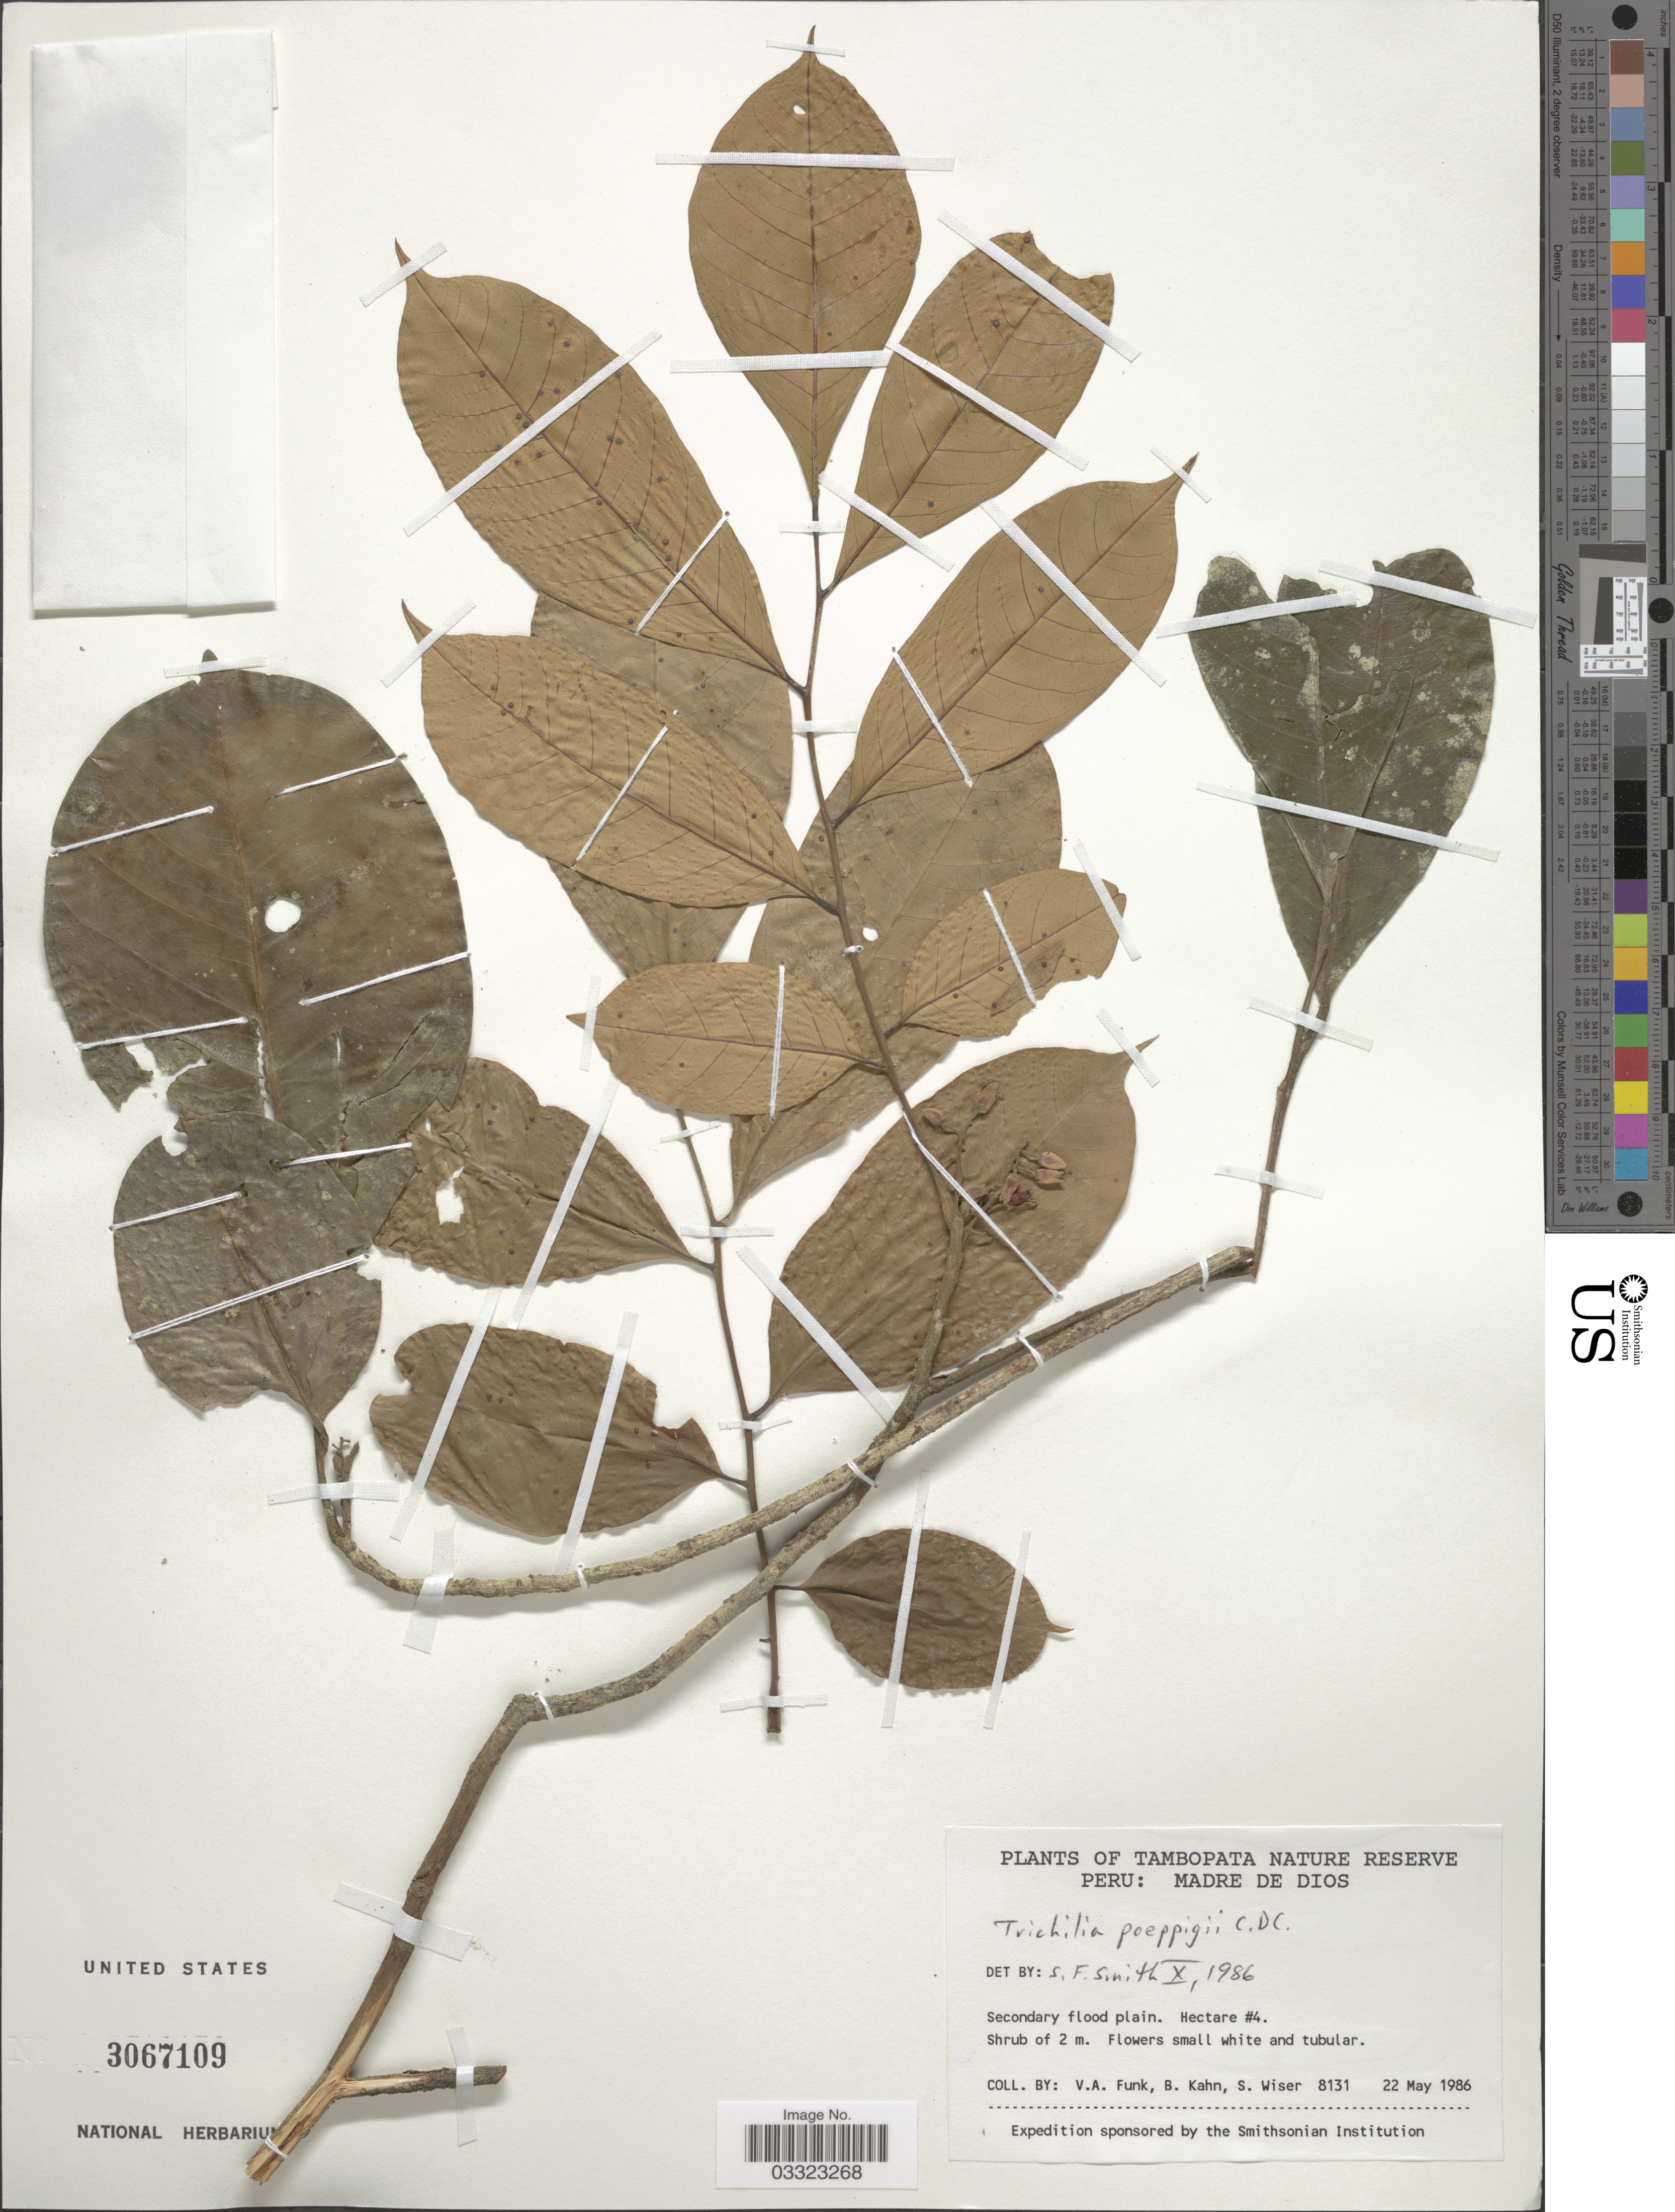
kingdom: Plantae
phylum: Tracheophyta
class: Magnoliopsida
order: Sapindales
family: Meliaceae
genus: Trichilia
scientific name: Trichilia poeppigii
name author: C. DC.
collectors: V. Funk, B. Kahn & S. Wiser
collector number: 8131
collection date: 1986-05-22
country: Peru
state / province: Madre de Dios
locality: Tambopata Nature Reserve. Hectare #4.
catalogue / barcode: US 3067109